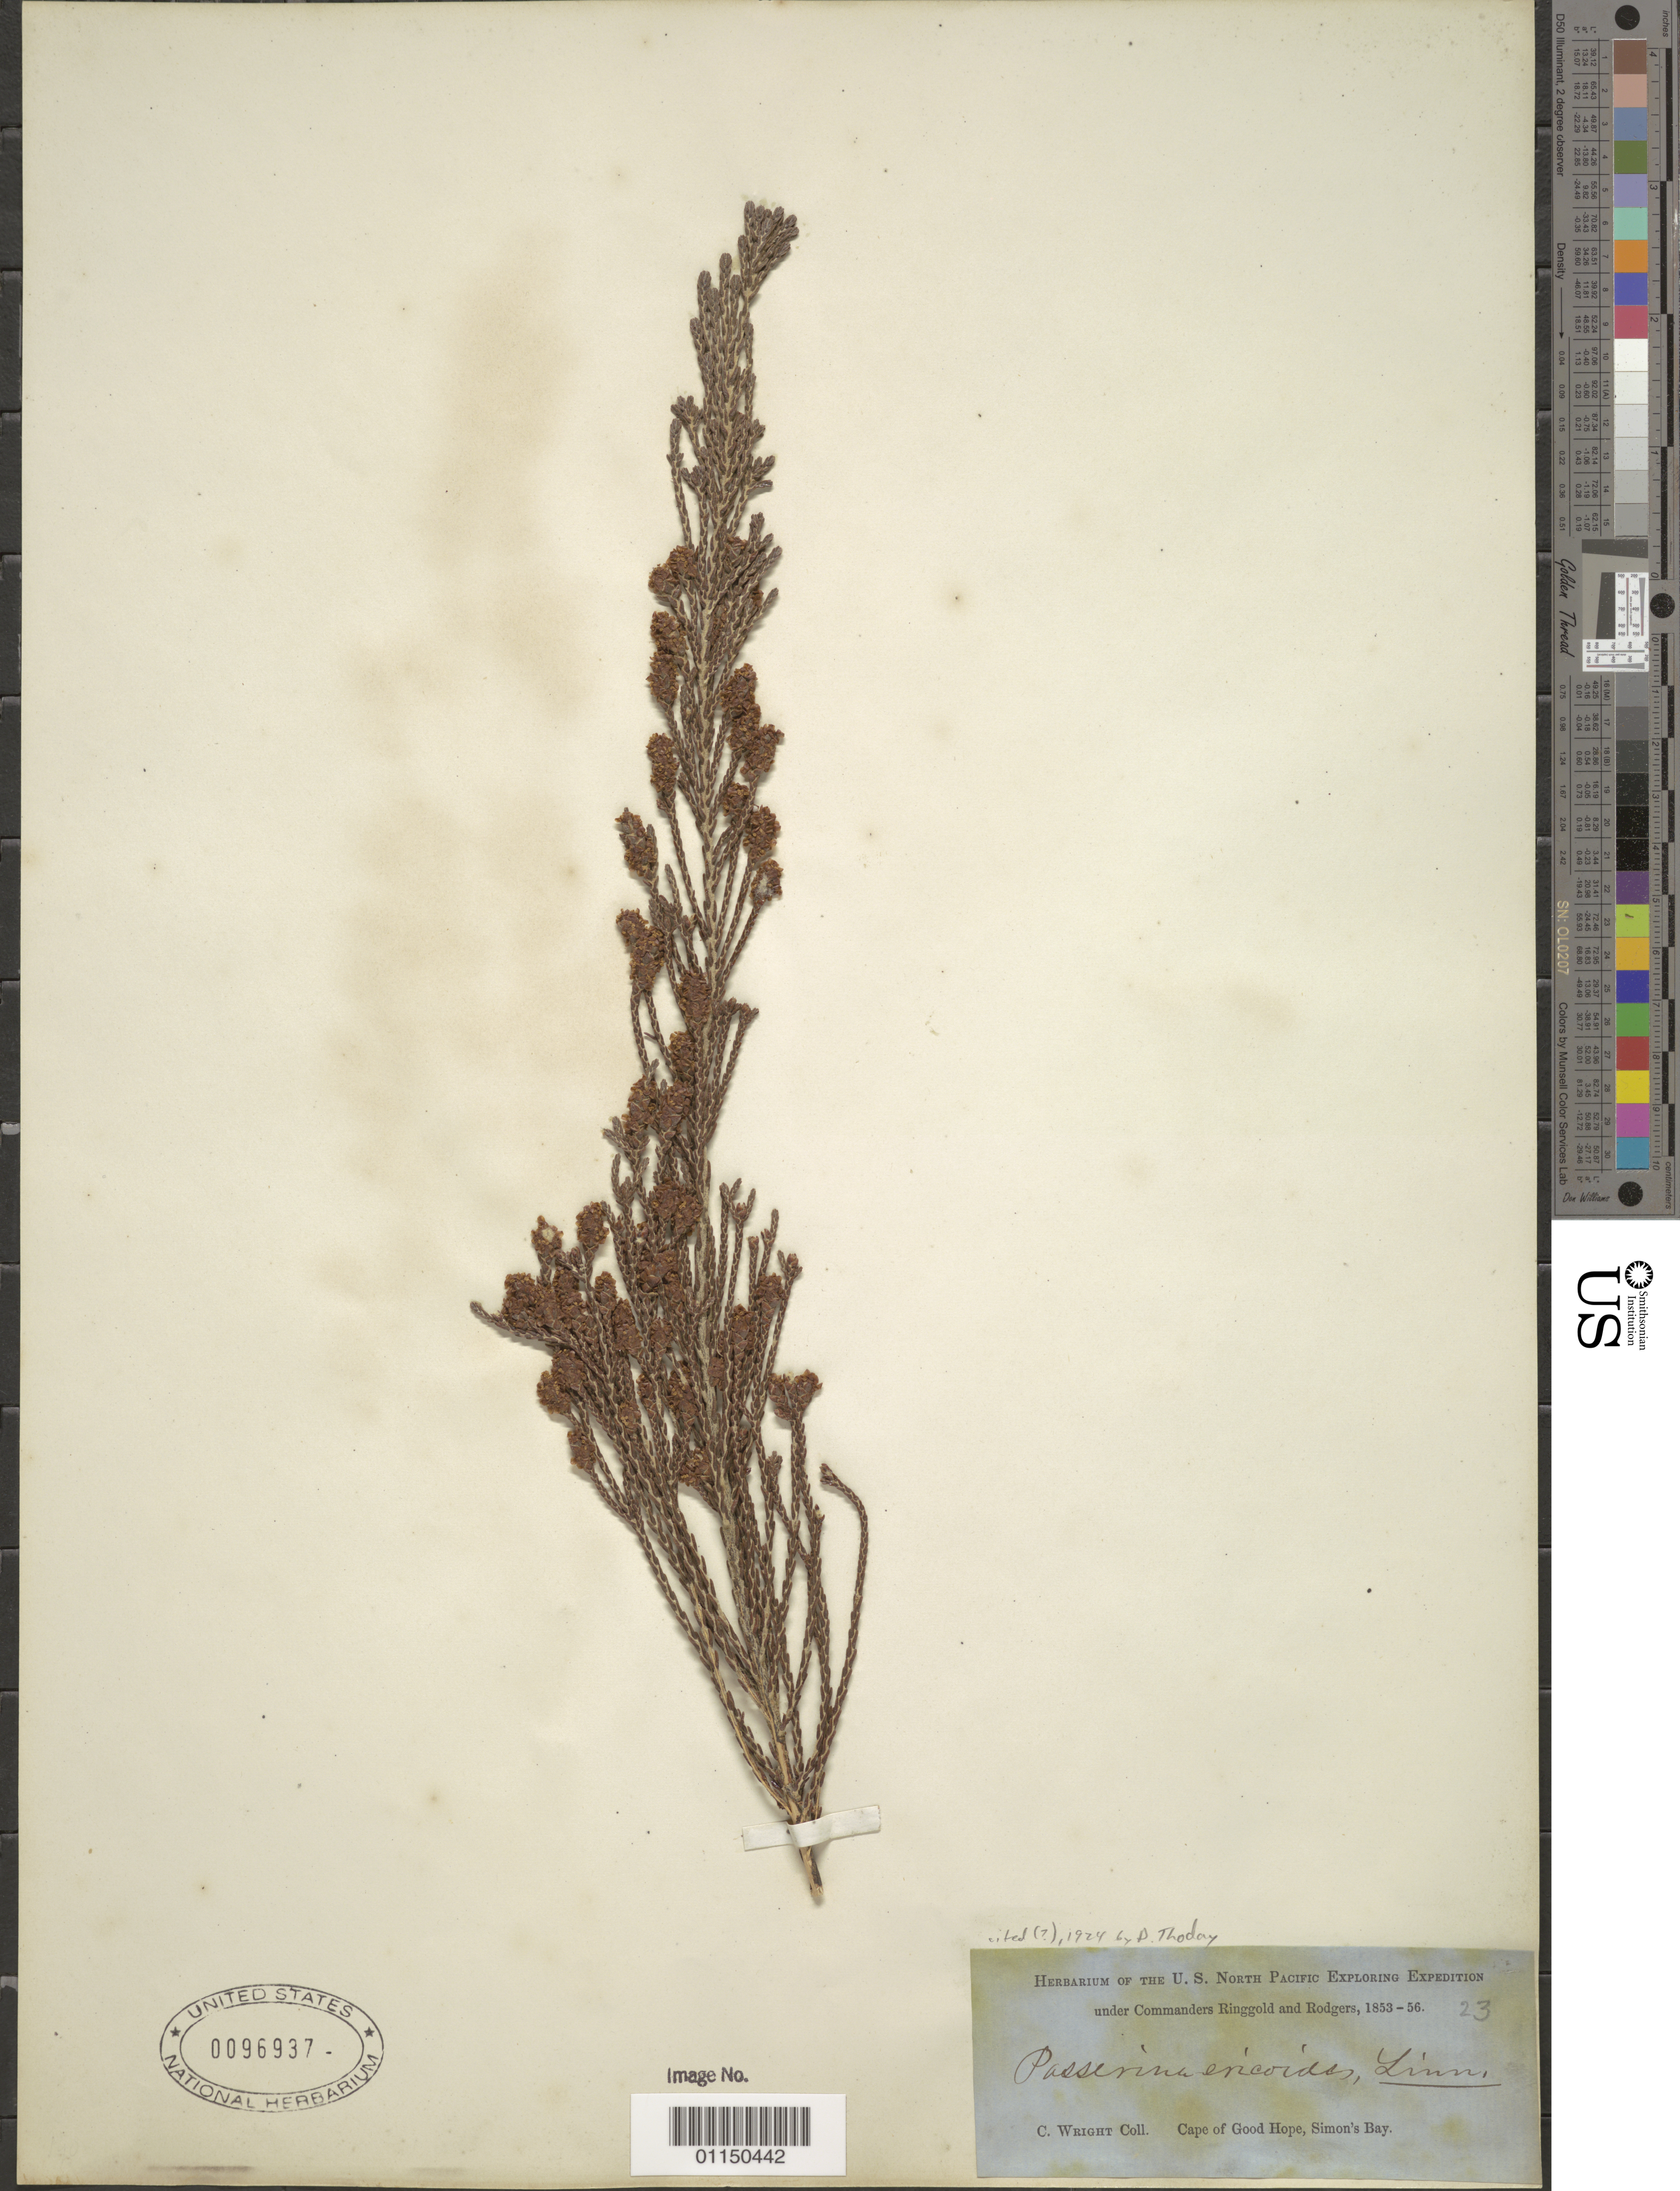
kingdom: Plantae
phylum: Tracheophyta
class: Magnoliopsida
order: Malvales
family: Thymelaeaceae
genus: Passerina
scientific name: Passerina ericoides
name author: L.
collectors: C. Wright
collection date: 1853/1856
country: South Africa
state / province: Western Cape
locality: Cape of Good Hope, Simon's Bay.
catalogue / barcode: US 96937